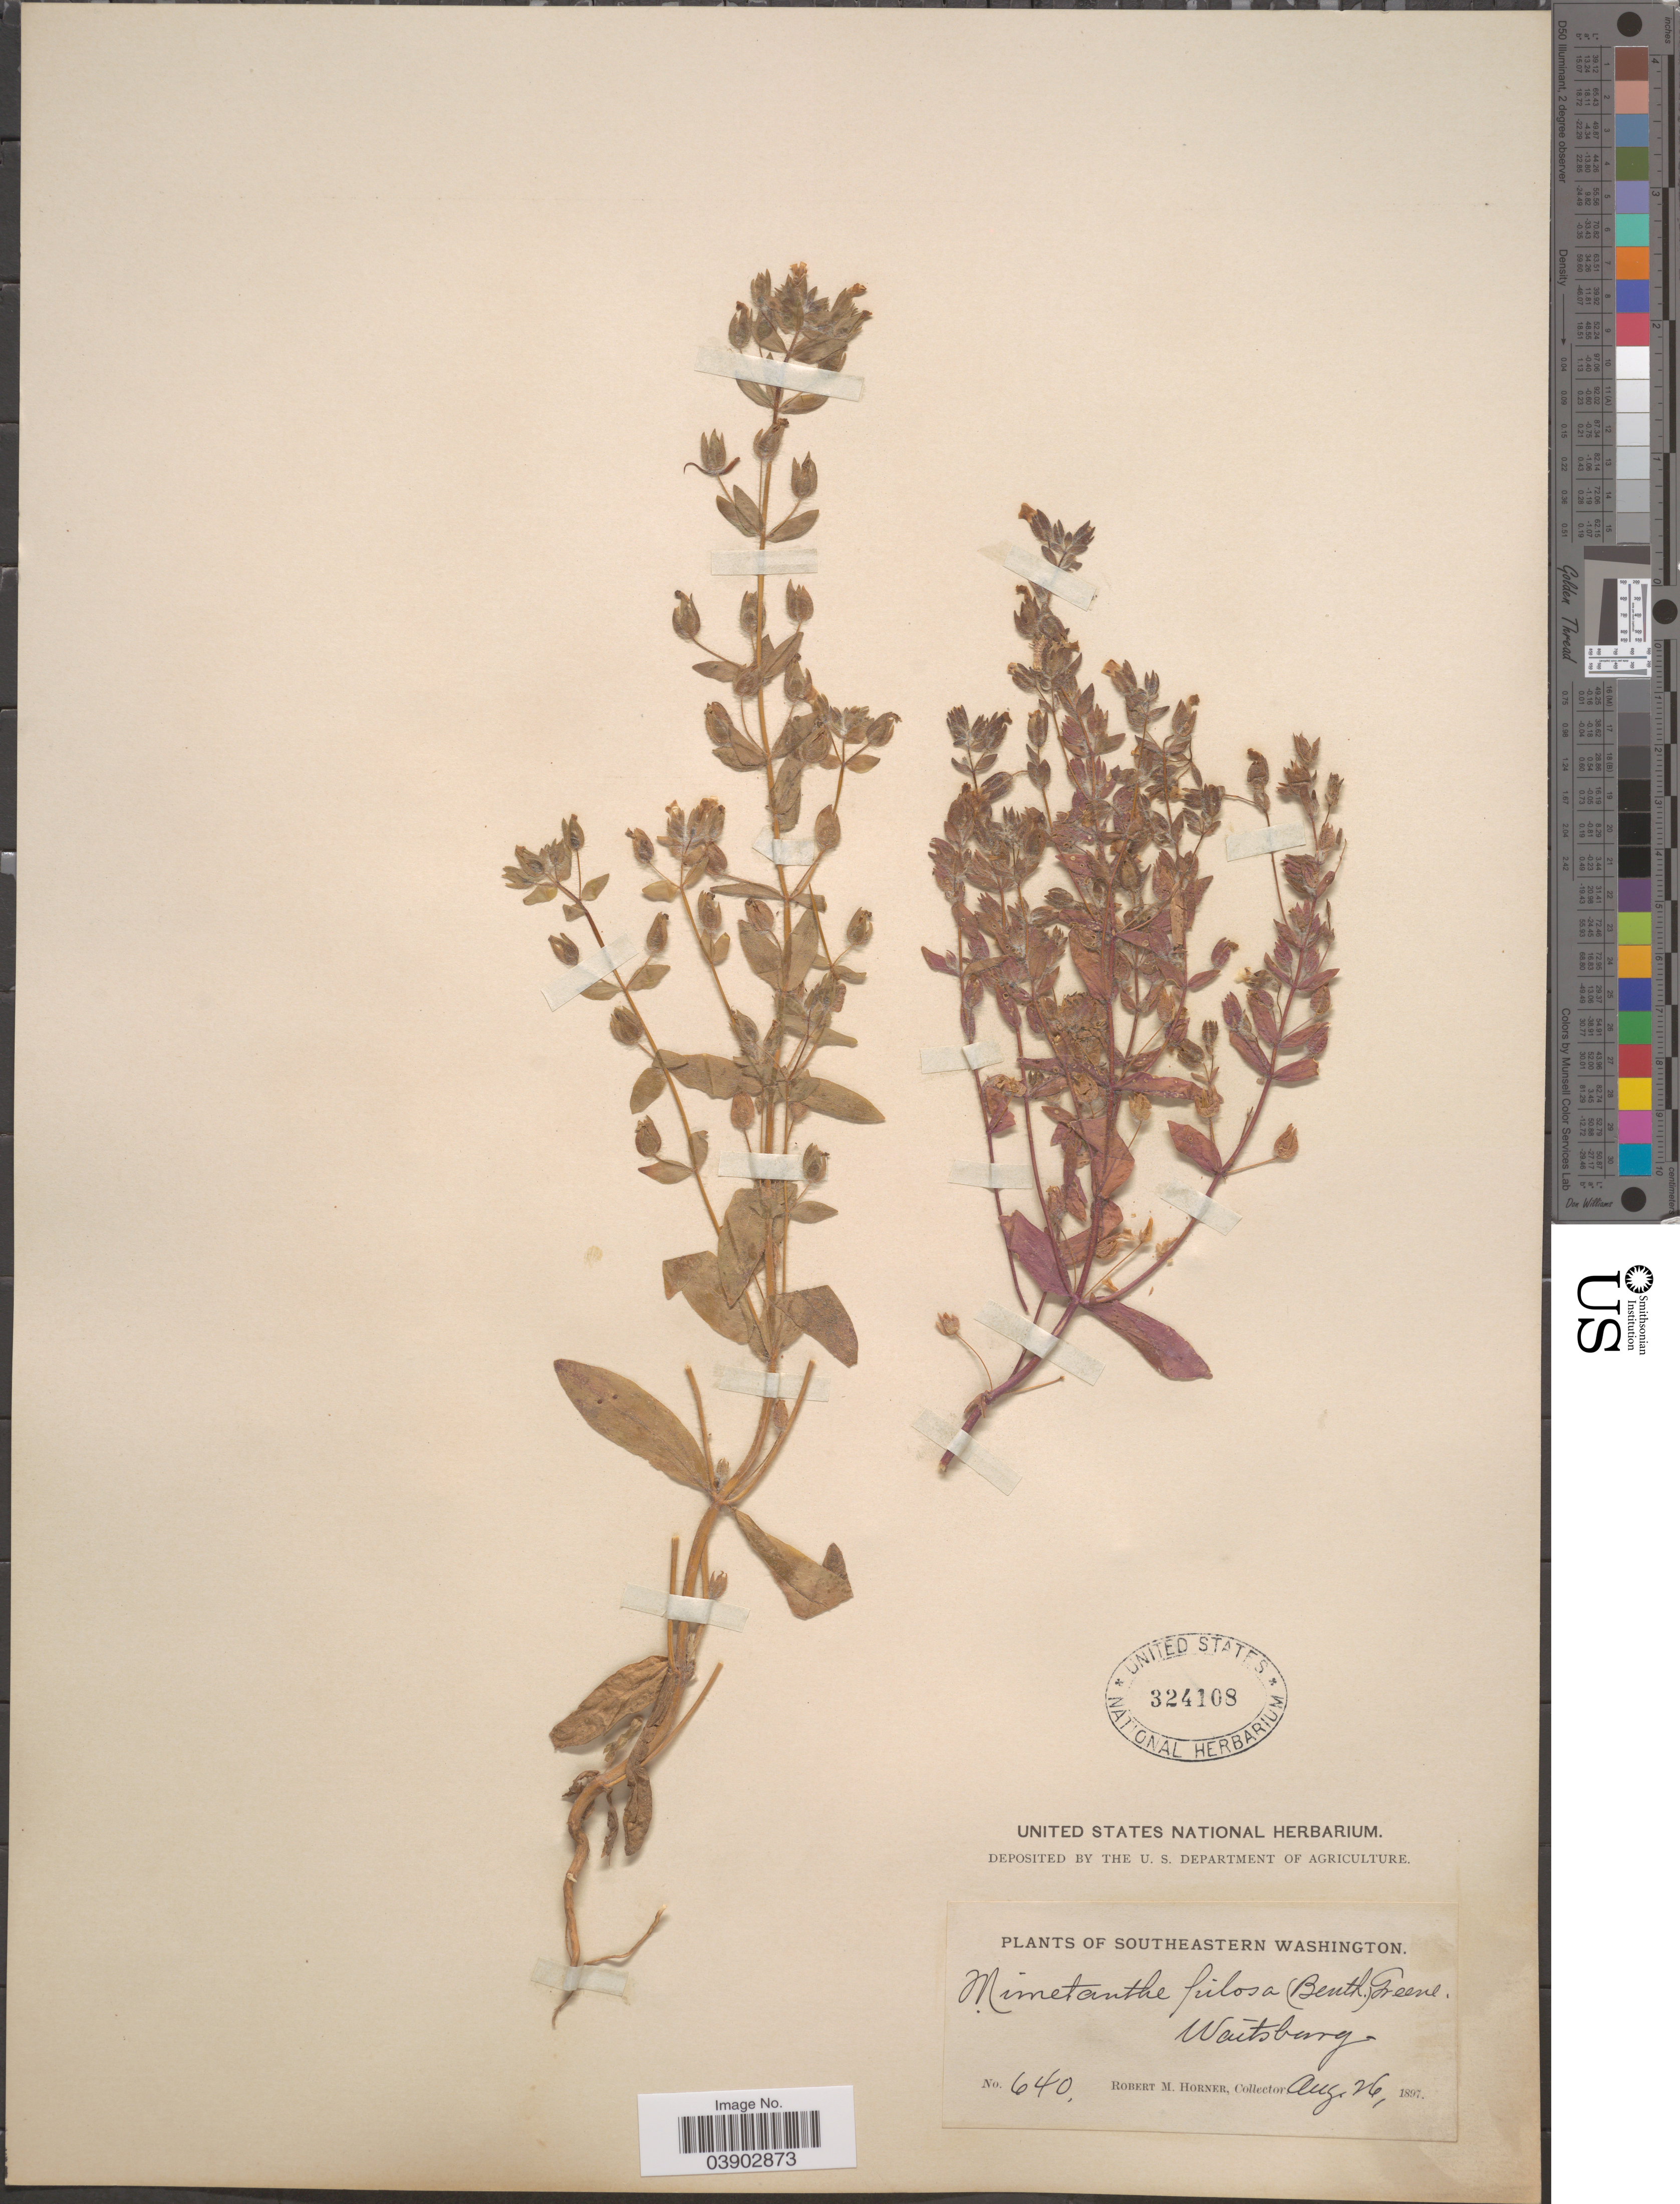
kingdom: Plantae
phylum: Tracheophyta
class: Magnoliopsida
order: Lamiales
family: Phrymaceae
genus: Mimetanthe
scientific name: Mimetanthe pilosa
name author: (Benth.) Greene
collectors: R. Horner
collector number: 640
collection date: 1897-08-26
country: United States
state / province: Washington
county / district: Walla Walla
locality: Southeastern Washington. Waitsburg.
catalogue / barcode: US 324108